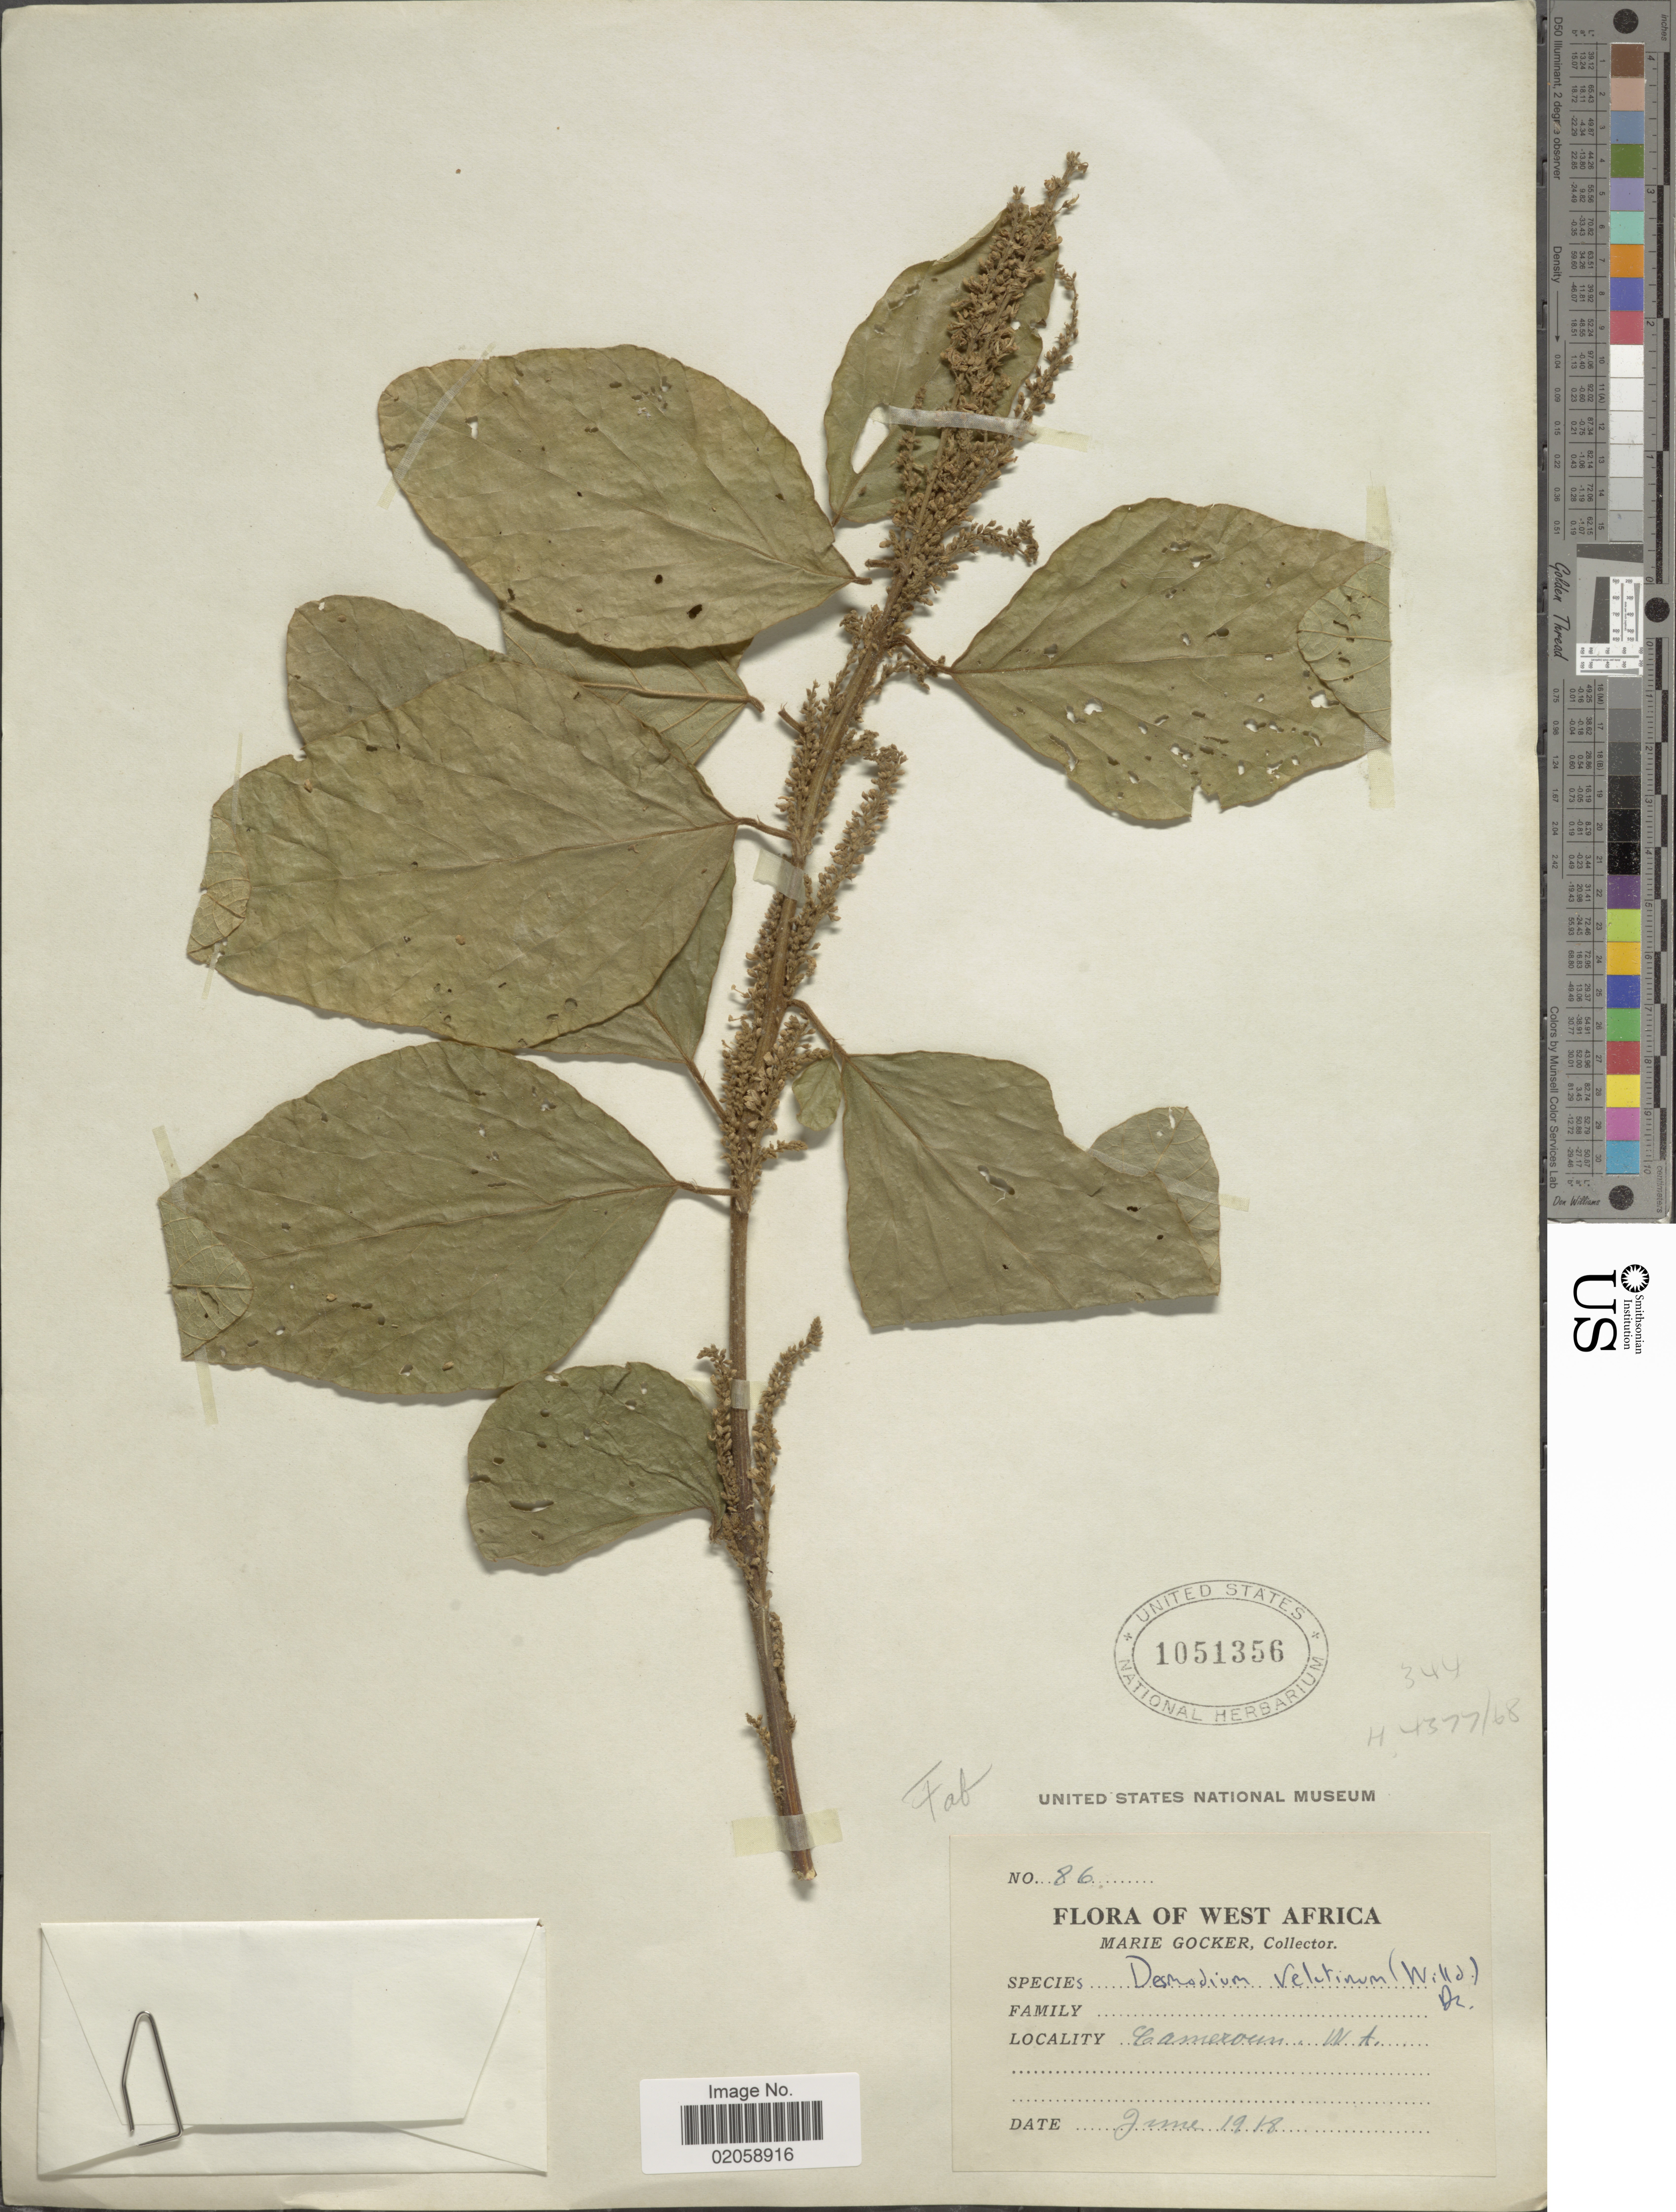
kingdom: Plantae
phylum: Tracheophyta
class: Magnoliopsida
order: Fabales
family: Fabaceae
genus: Polhillides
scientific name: Polhillides velutina subsp. velutina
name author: (Willd.) H. Ohashi & K. Ohashi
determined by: Strong, Mark T., (BOT), Smithsonian Institution - National Museum of Natural History (UNITED STATES)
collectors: M. Gocker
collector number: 86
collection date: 1918-06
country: Cameroon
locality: W.A.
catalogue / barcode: US 1051356